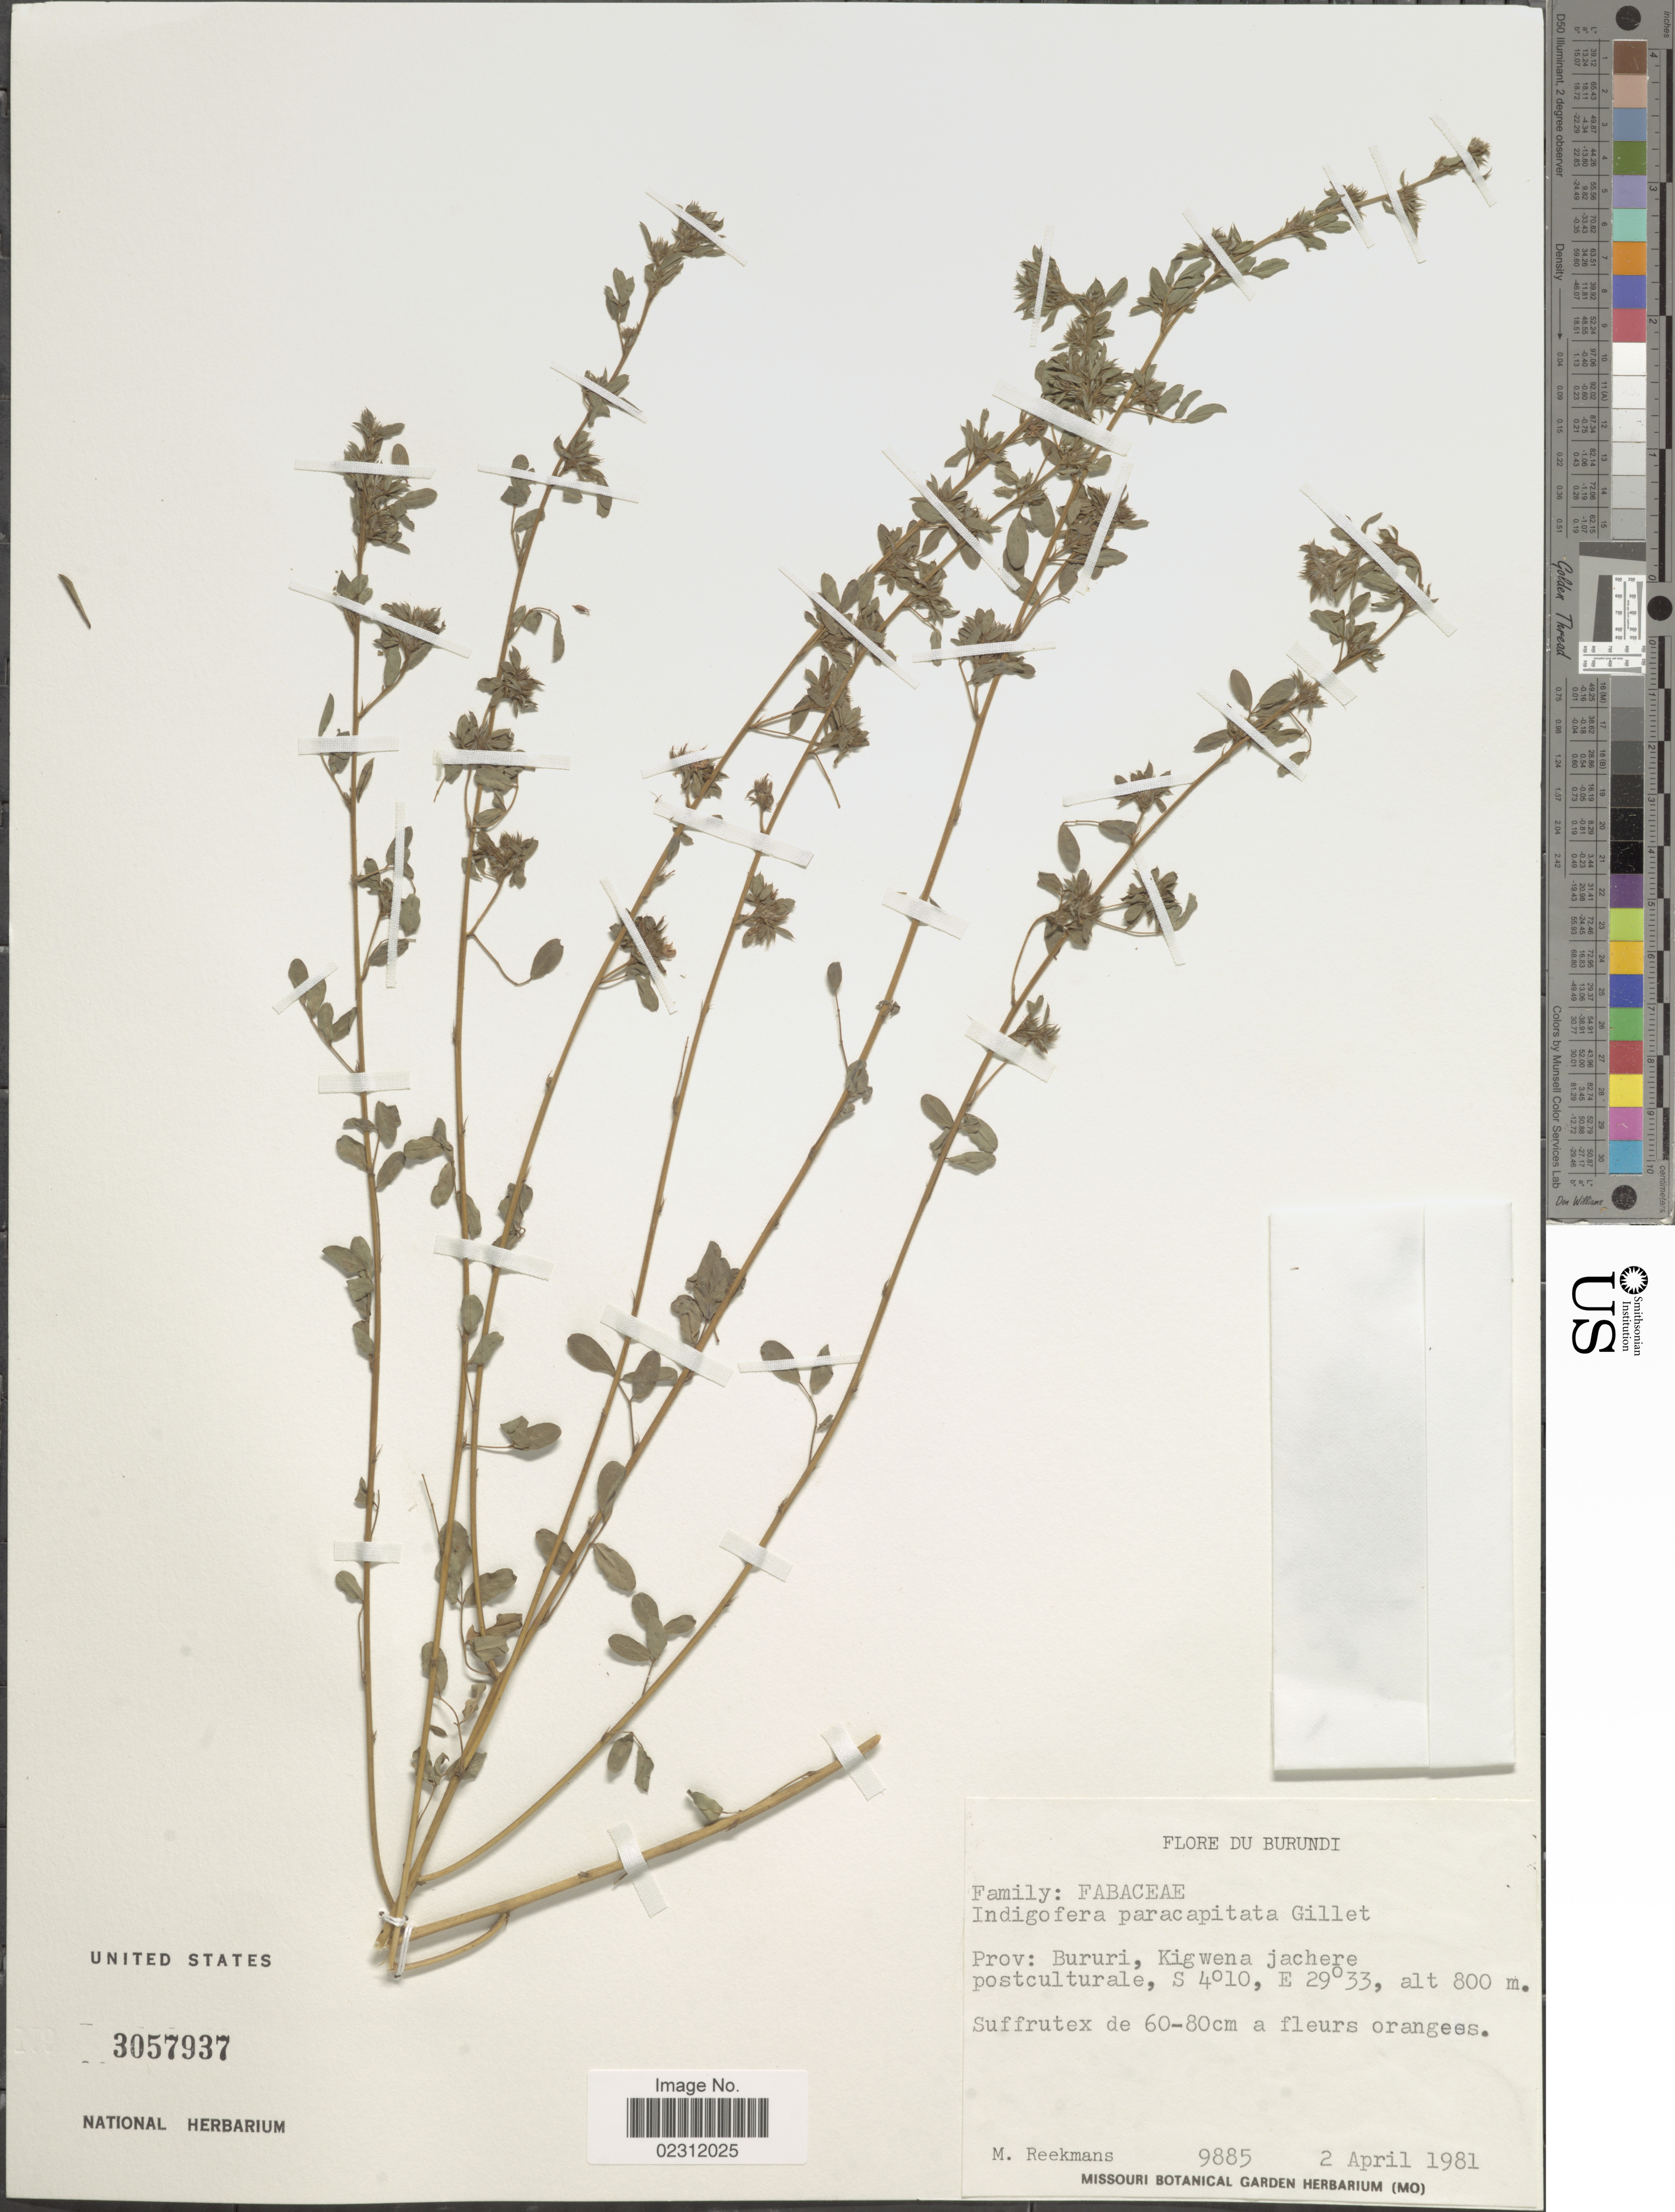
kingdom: Plantae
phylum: Tracheophyta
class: Magnoliopsida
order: Fabales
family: Fabaceae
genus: Indigofera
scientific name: Indigofera paracapitata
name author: J.B. Gillett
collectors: M. Reekmans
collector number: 9885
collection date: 1981-04-02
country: Burundi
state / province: Bururi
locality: Kigwena jachere postculturale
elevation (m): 800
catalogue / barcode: US 3057937